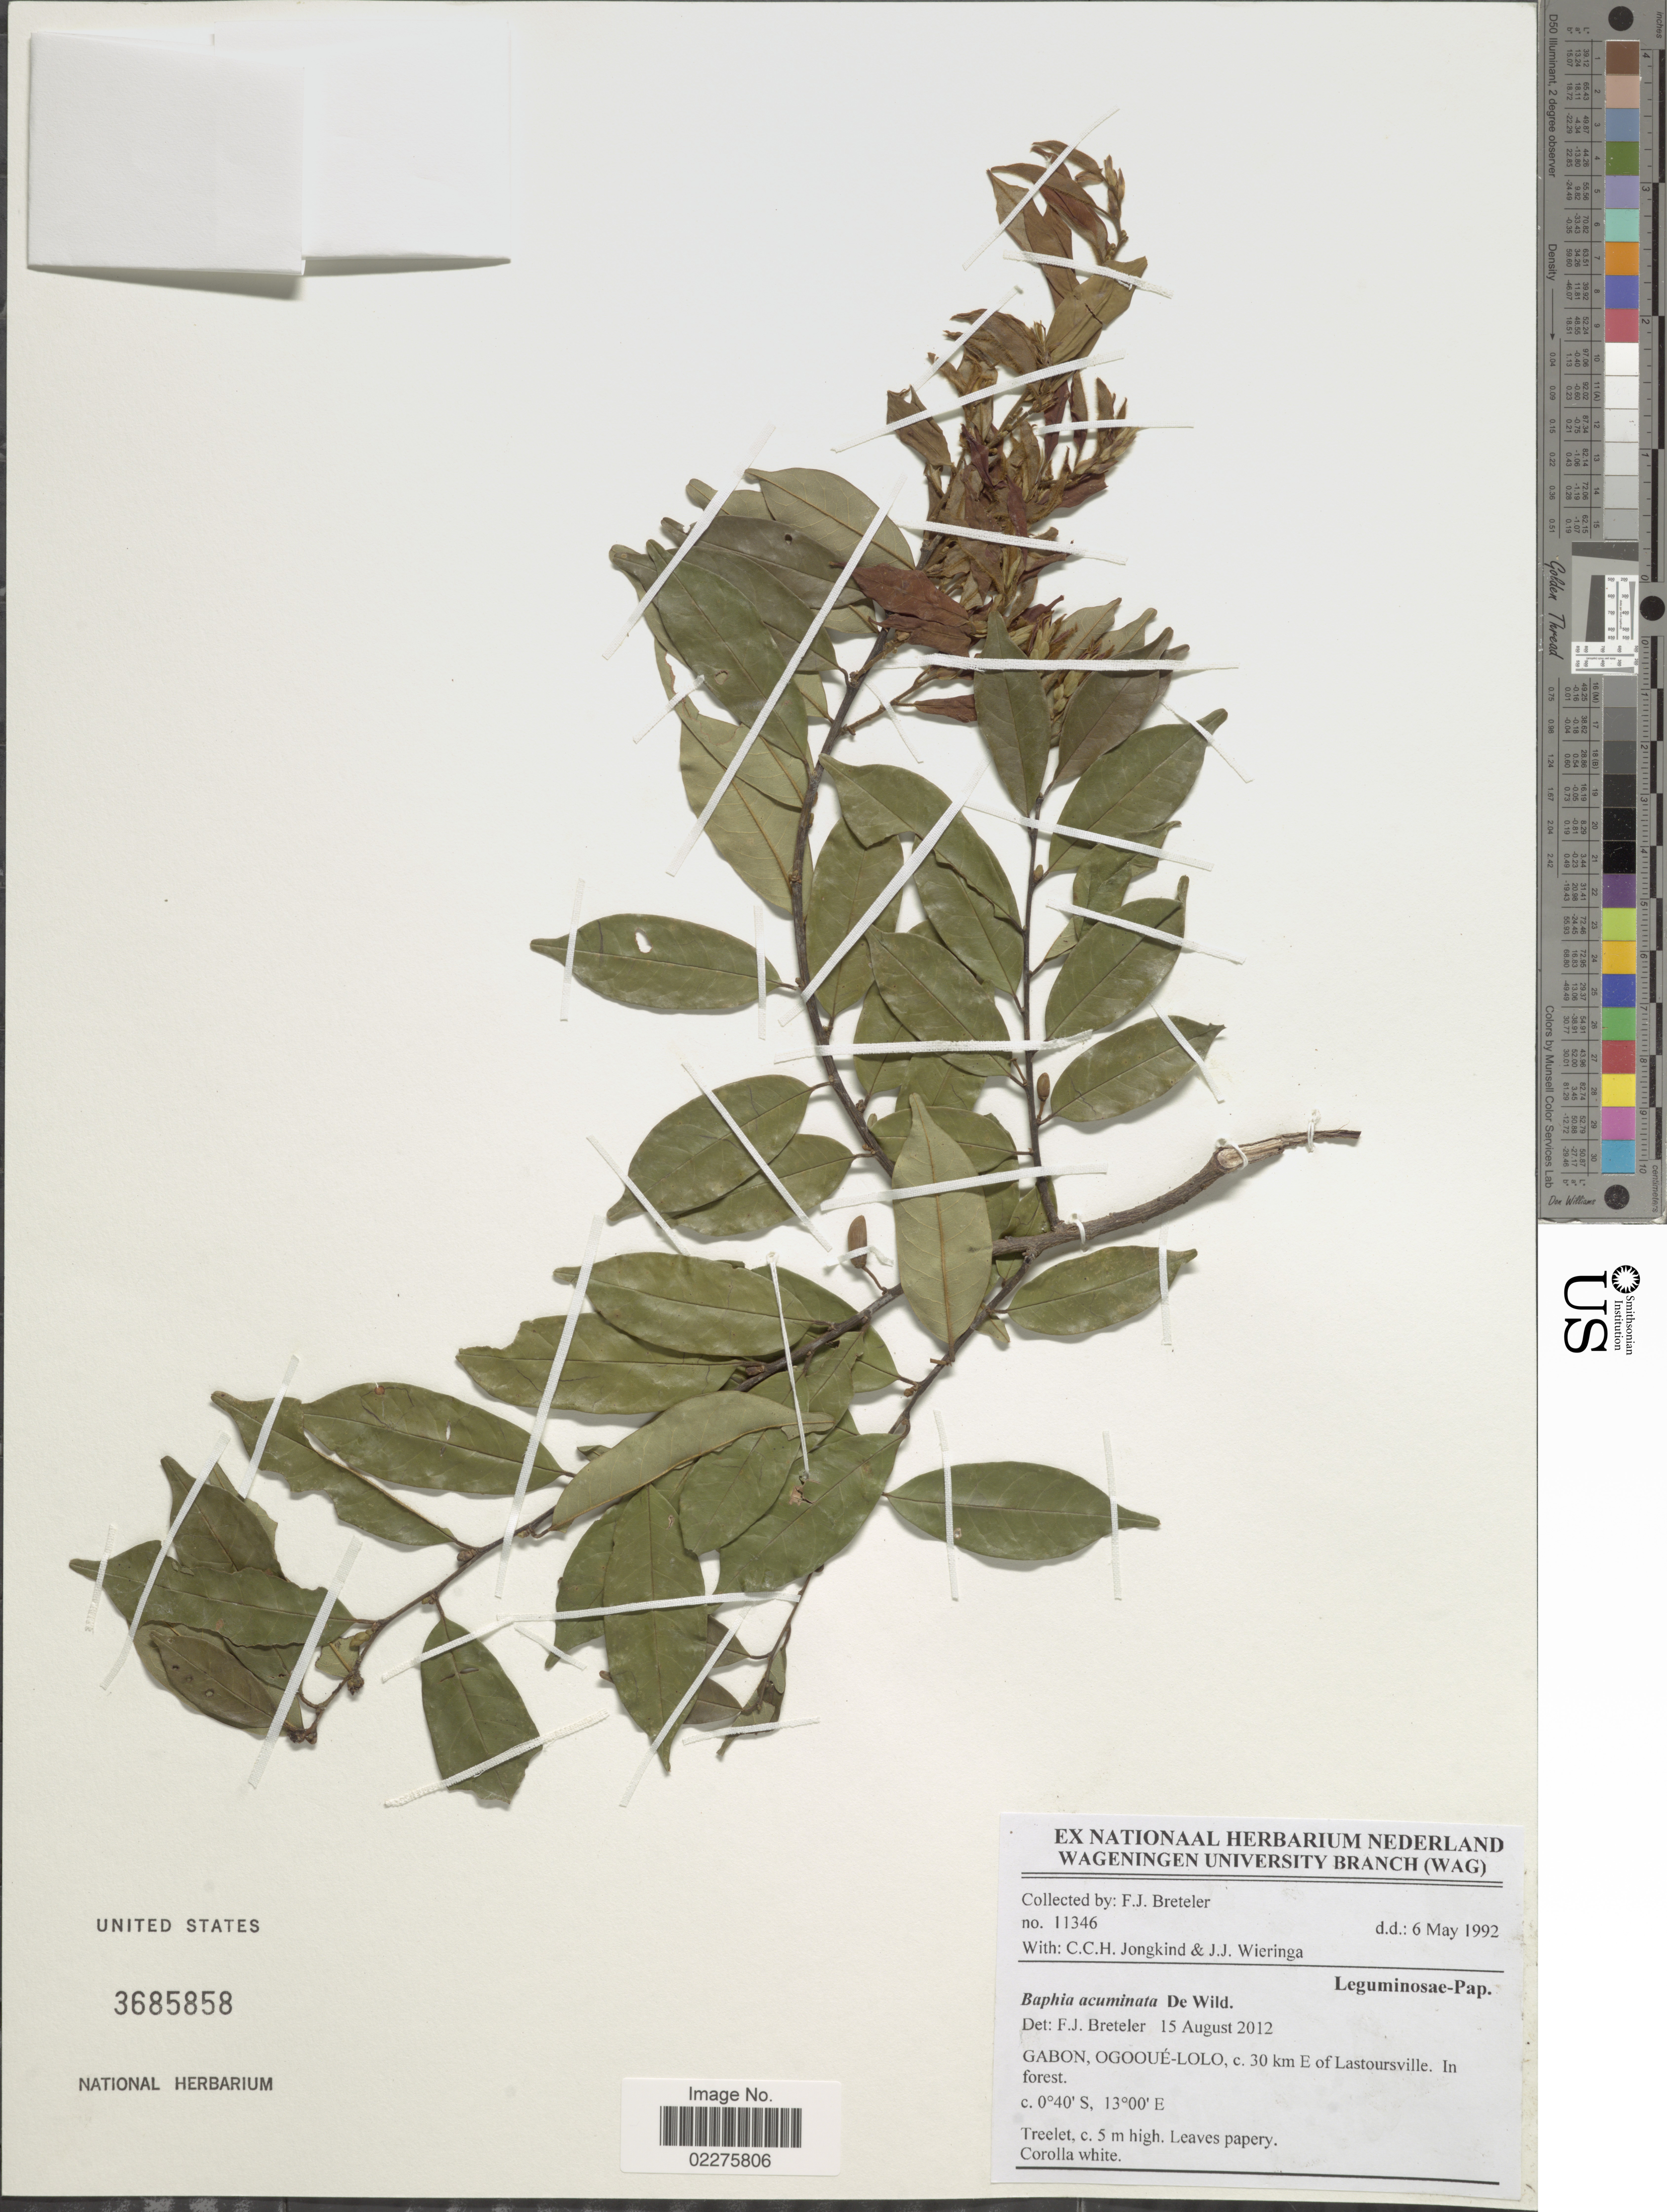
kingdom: Plantae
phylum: Tracheophyta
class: Magnoliopsida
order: Fabales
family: Fabaceae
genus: Baphia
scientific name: Baphia acuminata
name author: De Wild.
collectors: F. J. Breteler, C. C. Jongkind & J. Wieringa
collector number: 11346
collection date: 1992-05-06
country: Gabon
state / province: Ogooue-Lolo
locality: C. 30 km E of Lastoursville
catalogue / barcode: US 3685858